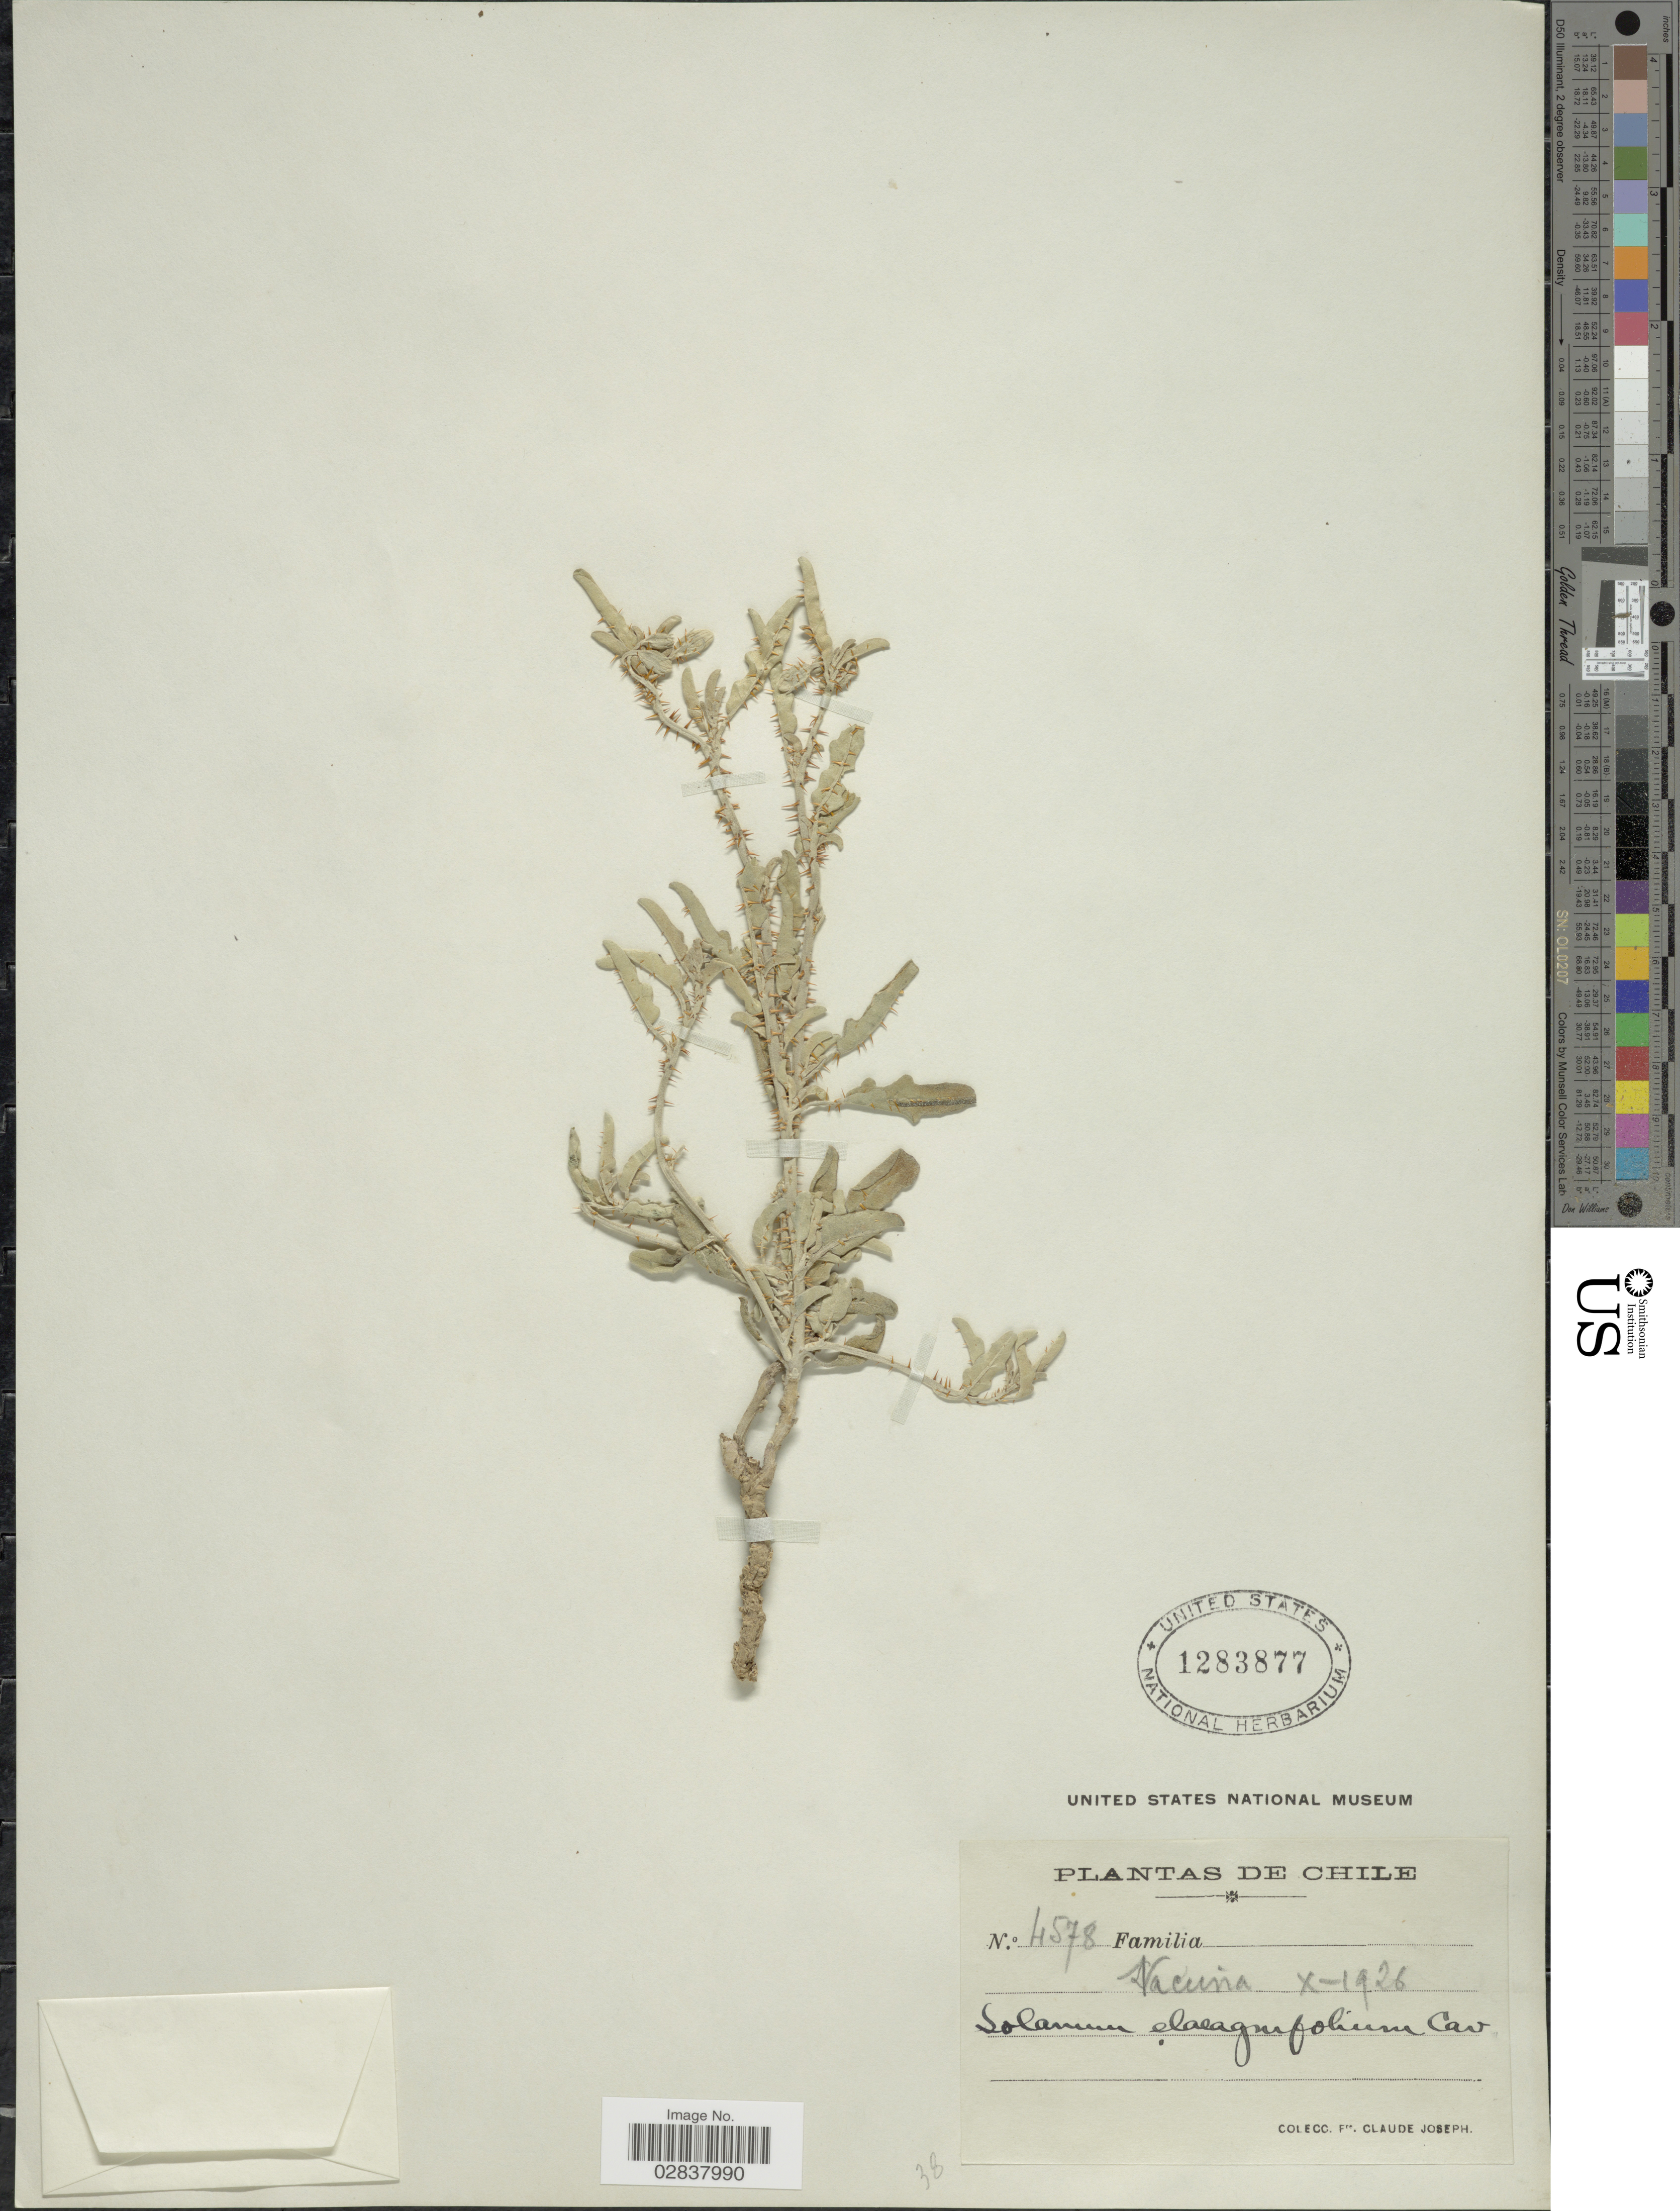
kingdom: Plantae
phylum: Tracheophyta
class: Magnoliopsida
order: Solanales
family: Solanaceae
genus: Solanum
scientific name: Solanum elaeagnifolium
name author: Cav.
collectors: Bro. Claude-Joseph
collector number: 4578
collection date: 1926-10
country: Chile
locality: Vacuna.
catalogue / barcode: US 1283877